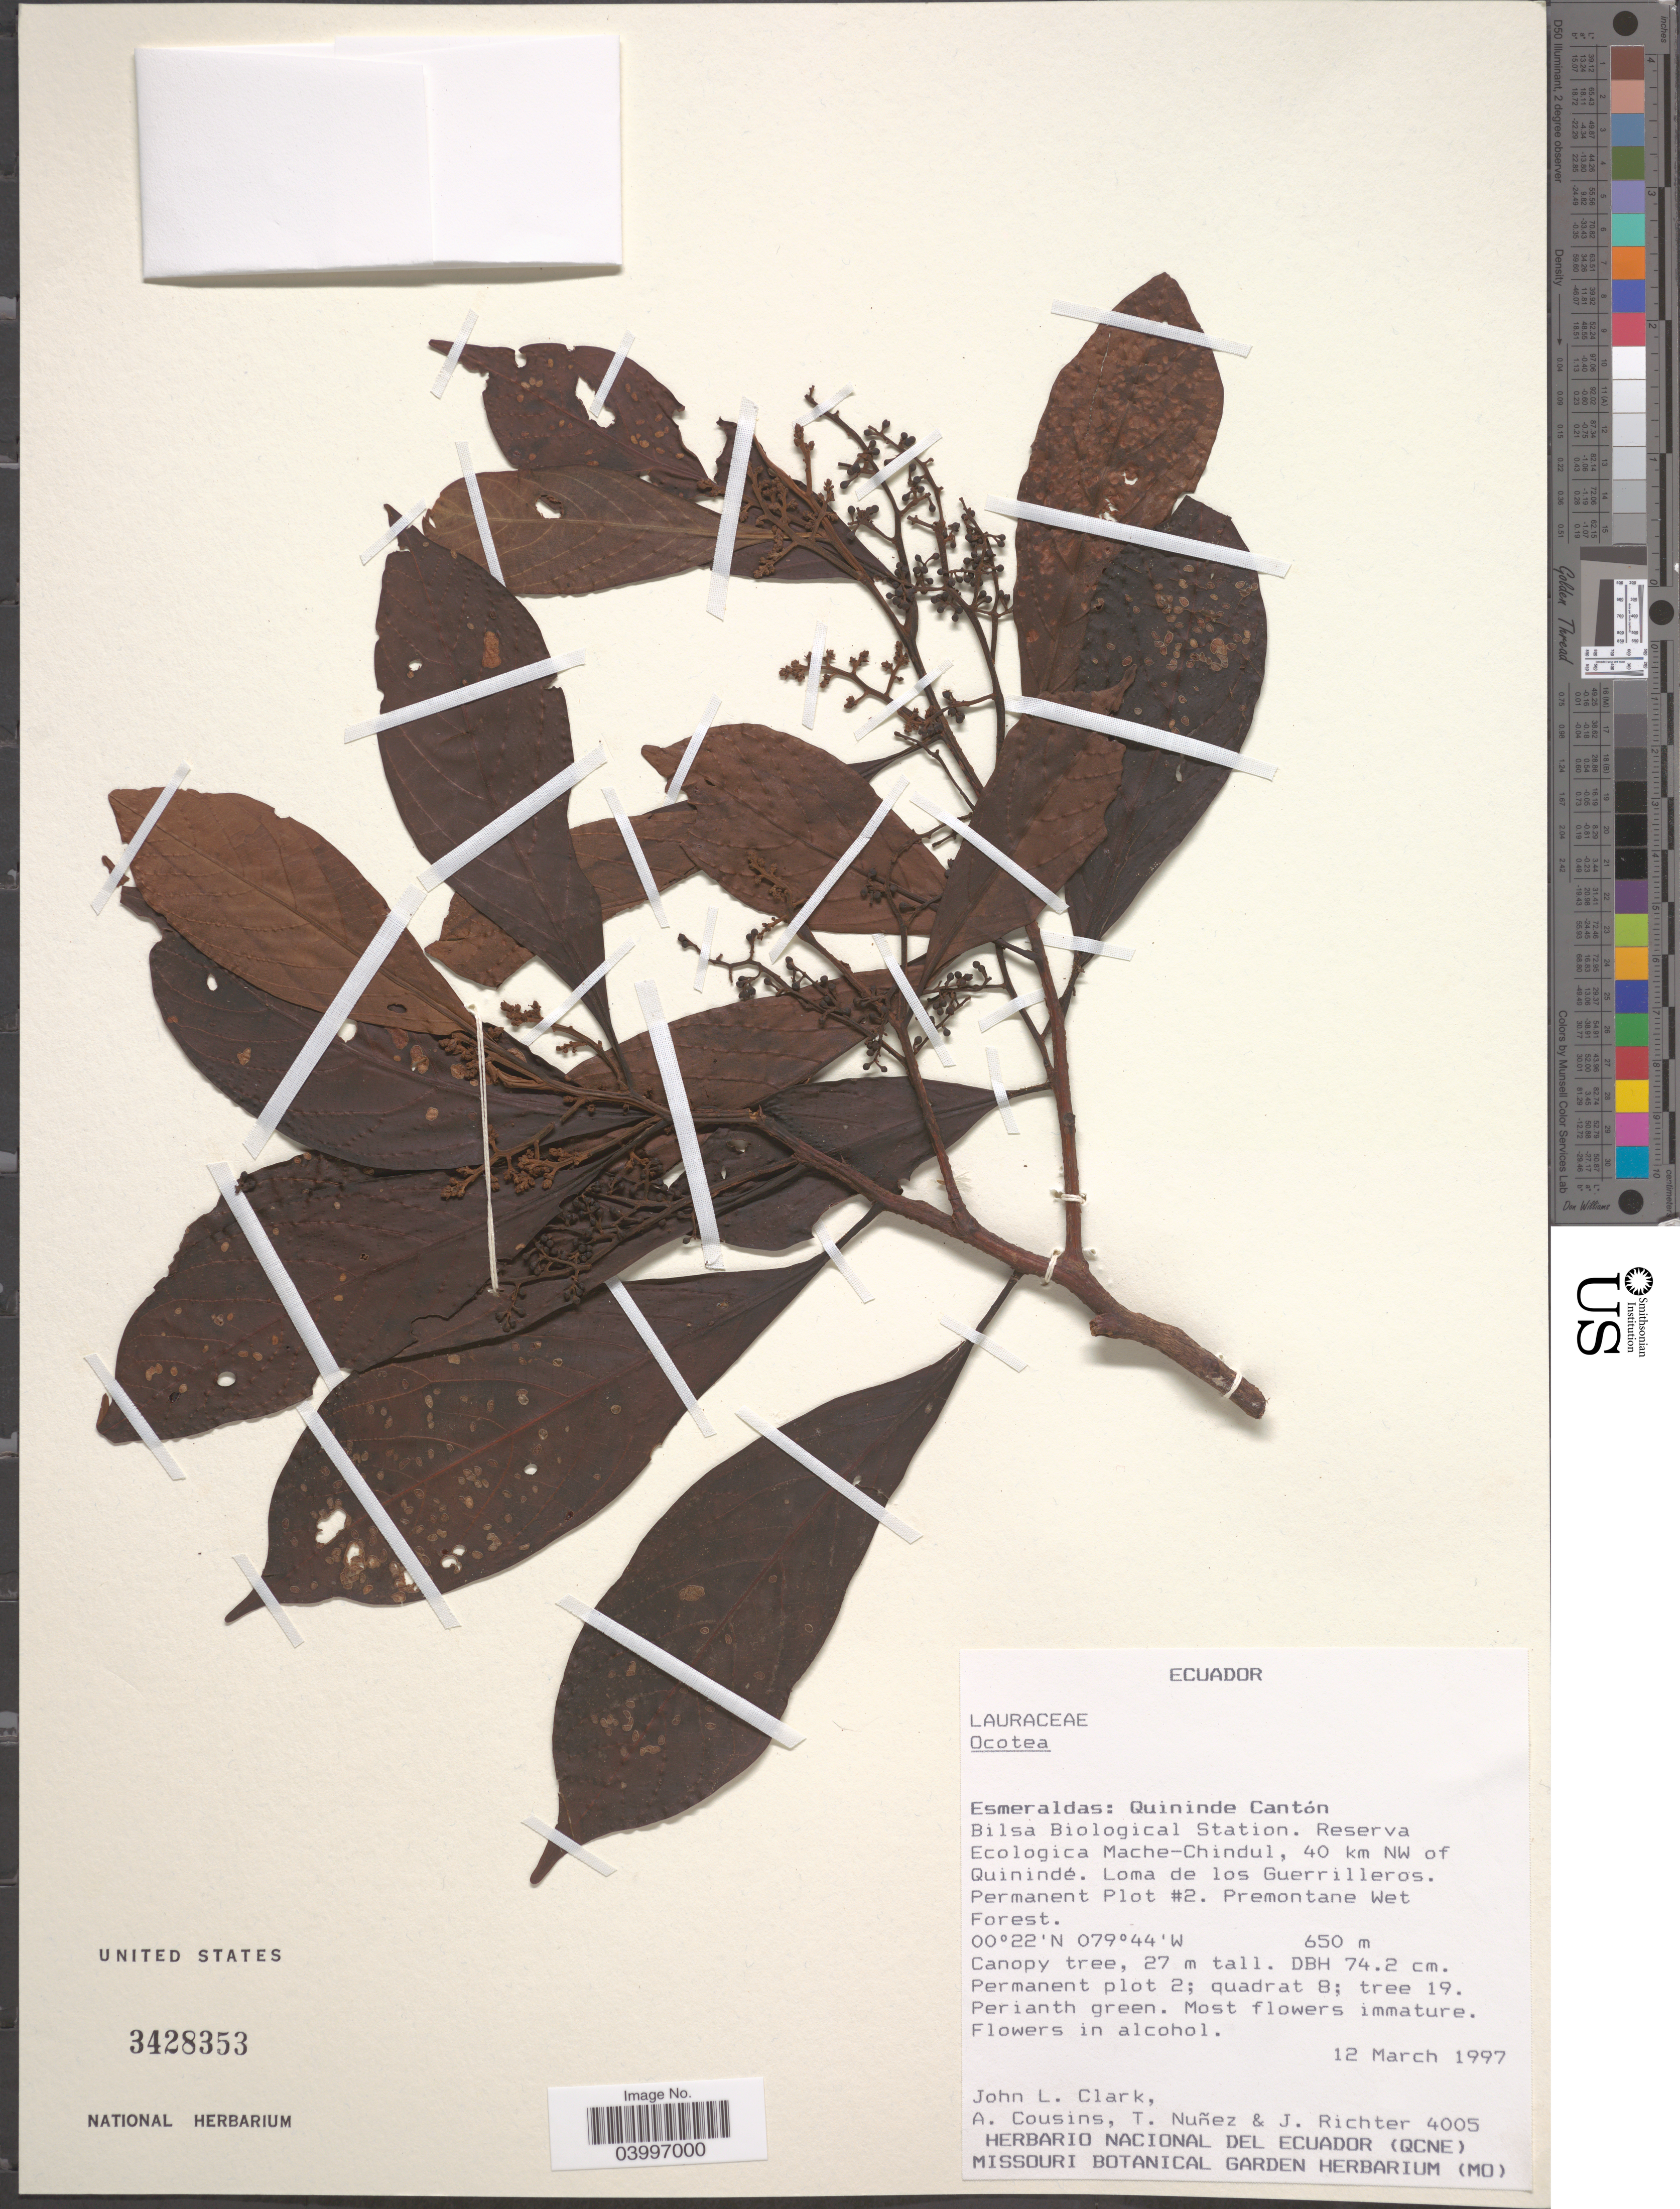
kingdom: Plantae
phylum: Tracheophyta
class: Magnoliopsida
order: Laurales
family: Lauraceae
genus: Ocotea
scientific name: Ocotea sp.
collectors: J. L. Clark, A. Cousins, T. Núñez & J. Richter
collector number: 4005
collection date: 1997-03-12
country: Ecuador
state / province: Esmeraldas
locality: Quininde Cantón. Bilsa Biological Station. Reserva Ecologica Mache-Chindul, 40 km NW of Quinindé. Loma de los Guerrilleros. Permanent Plot #2.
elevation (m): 650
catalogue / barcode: US 3428353